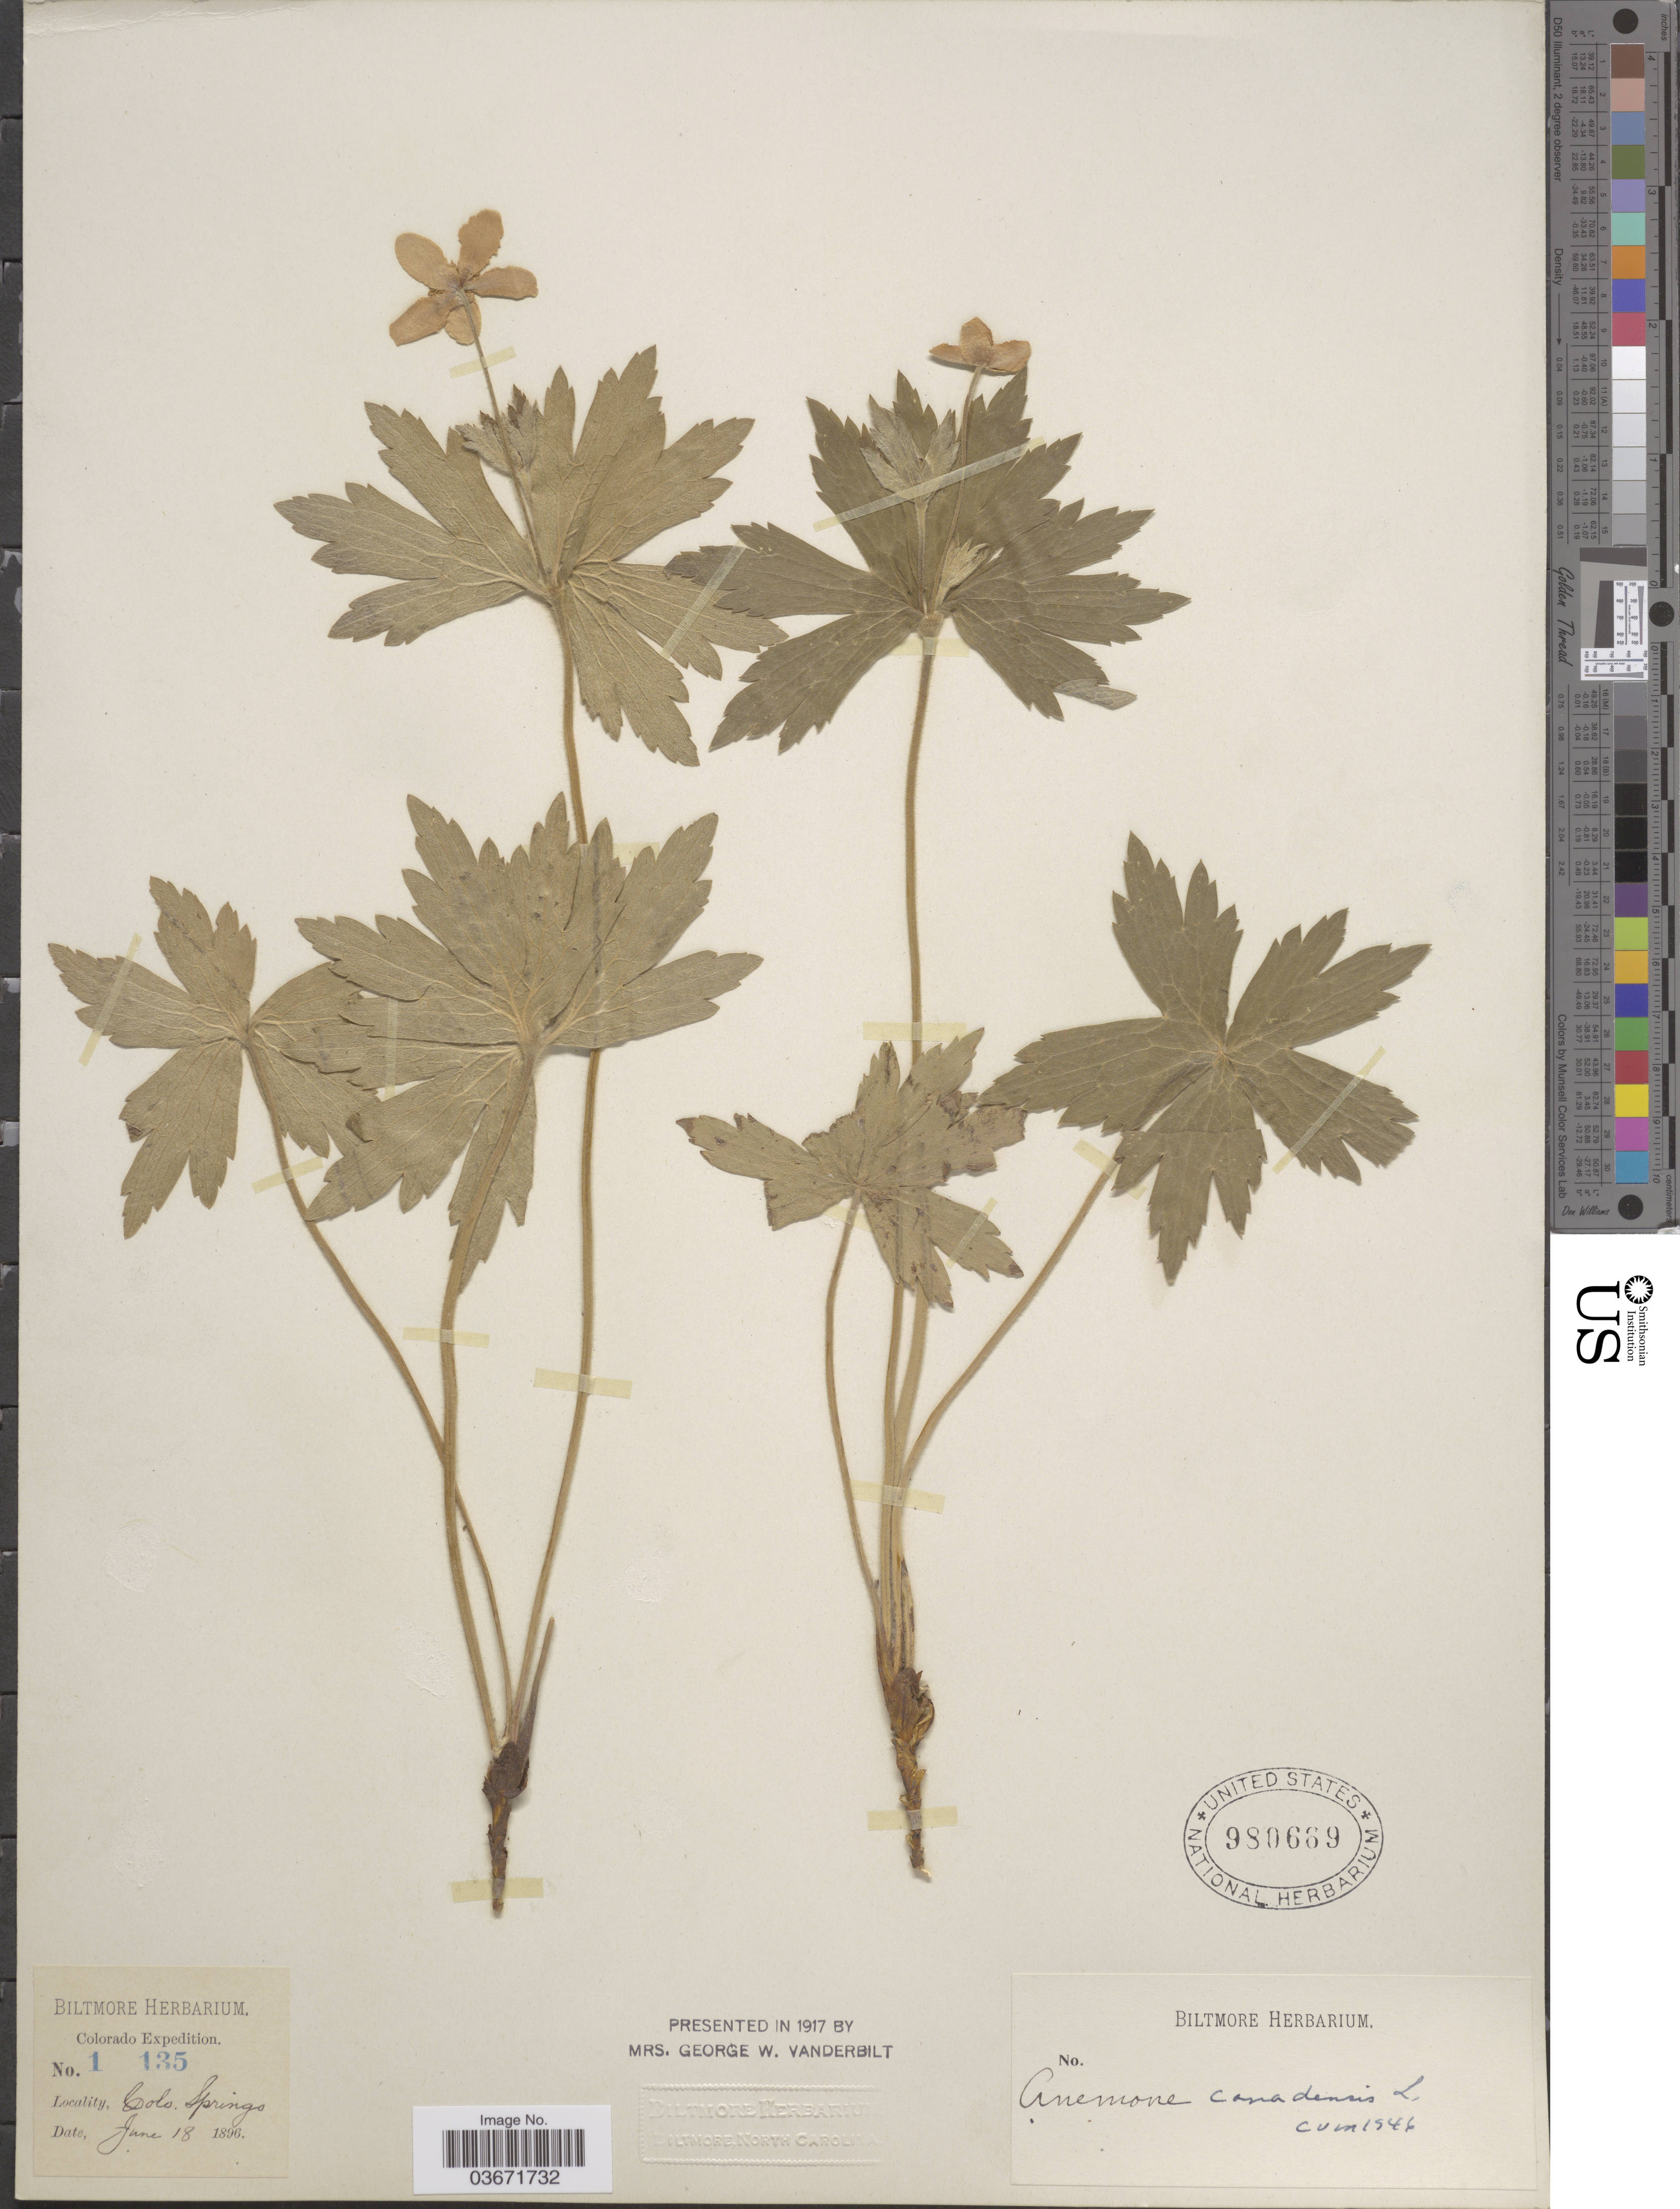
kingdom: Plantae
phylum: Tracheophyta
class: Magnoliopsida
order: Ranunculales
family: Ranunculaceae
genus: Anemone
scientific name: Anemone canadensis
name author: L.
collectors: ex herb. Biltmore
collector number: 1135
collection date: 1896-06-18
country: United States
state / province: Colorado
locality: Colo. Springs.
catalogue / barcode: US 980669